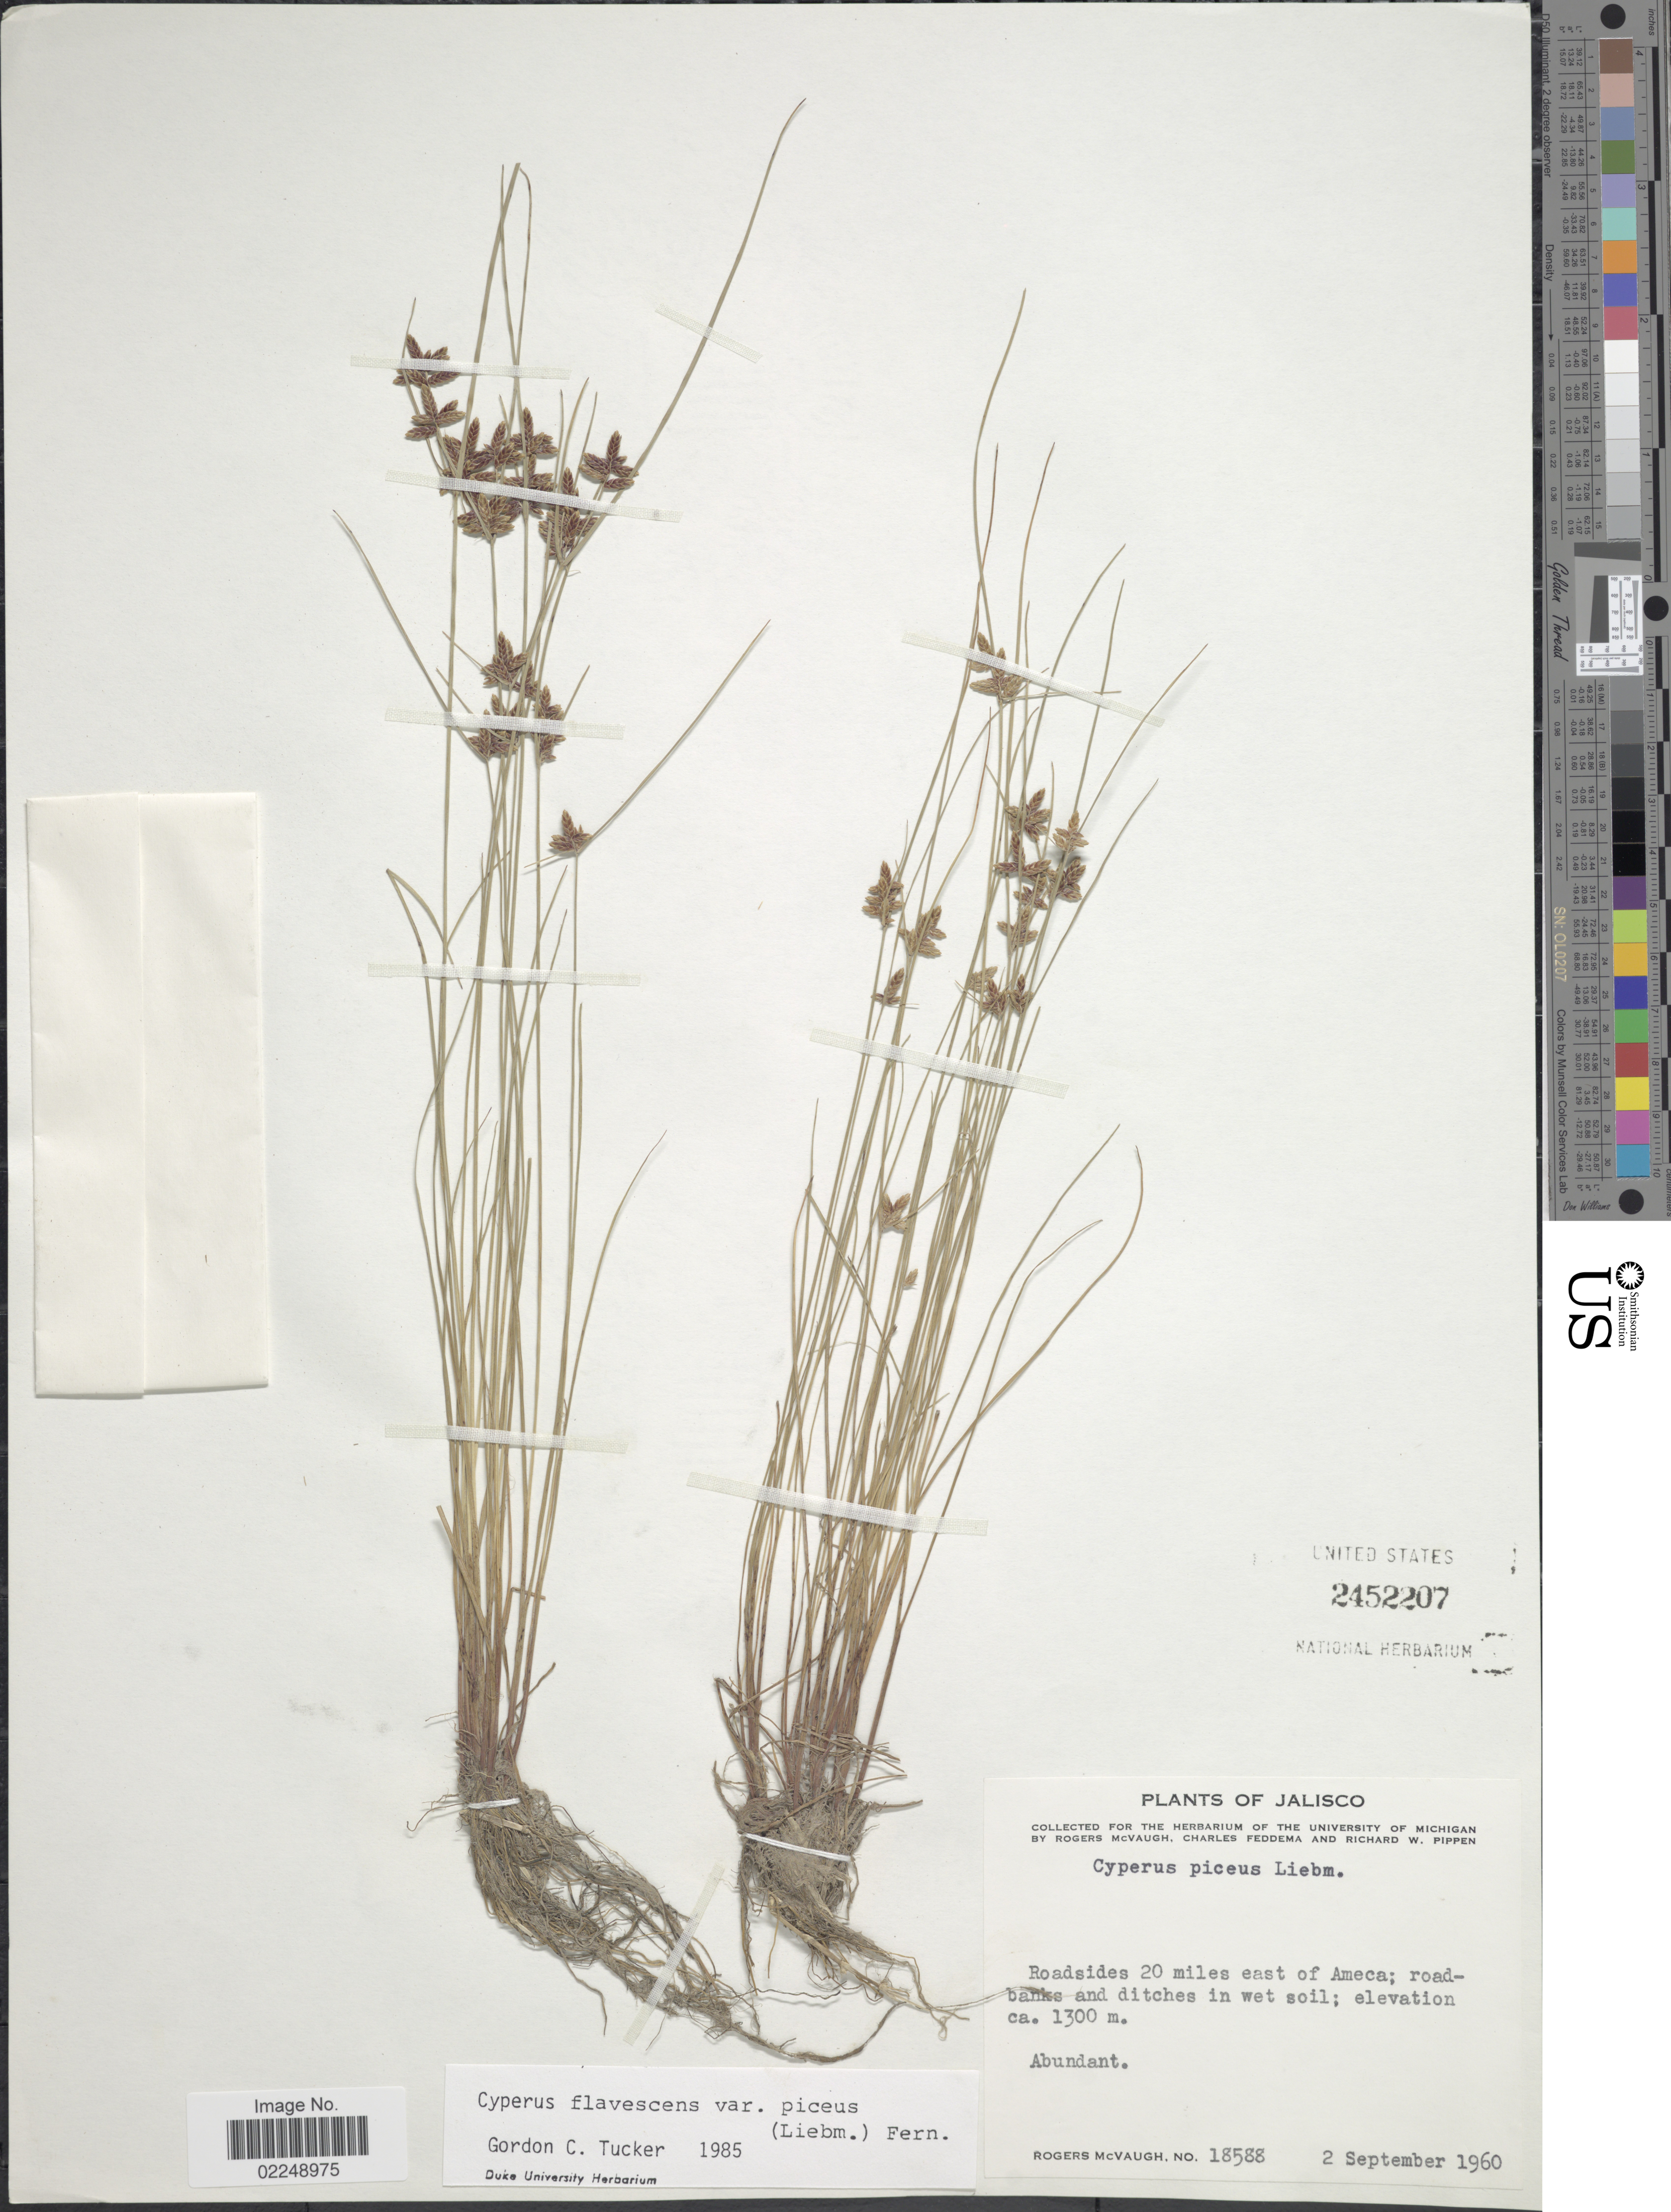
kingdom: Plantae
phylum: Tracheophyta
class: Liliopsida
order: Poales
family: Cyperaceae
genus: Cyperus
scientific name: Cyperus flavescens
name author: L.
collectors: R. McVaugh, C. Feddema & R. W. Pippen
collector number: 18588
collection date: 1960-09-02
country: Mexico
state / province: Jalisco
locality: Roadsides 20 miles east of Ameca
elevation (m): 1300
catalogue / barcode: US 2452207